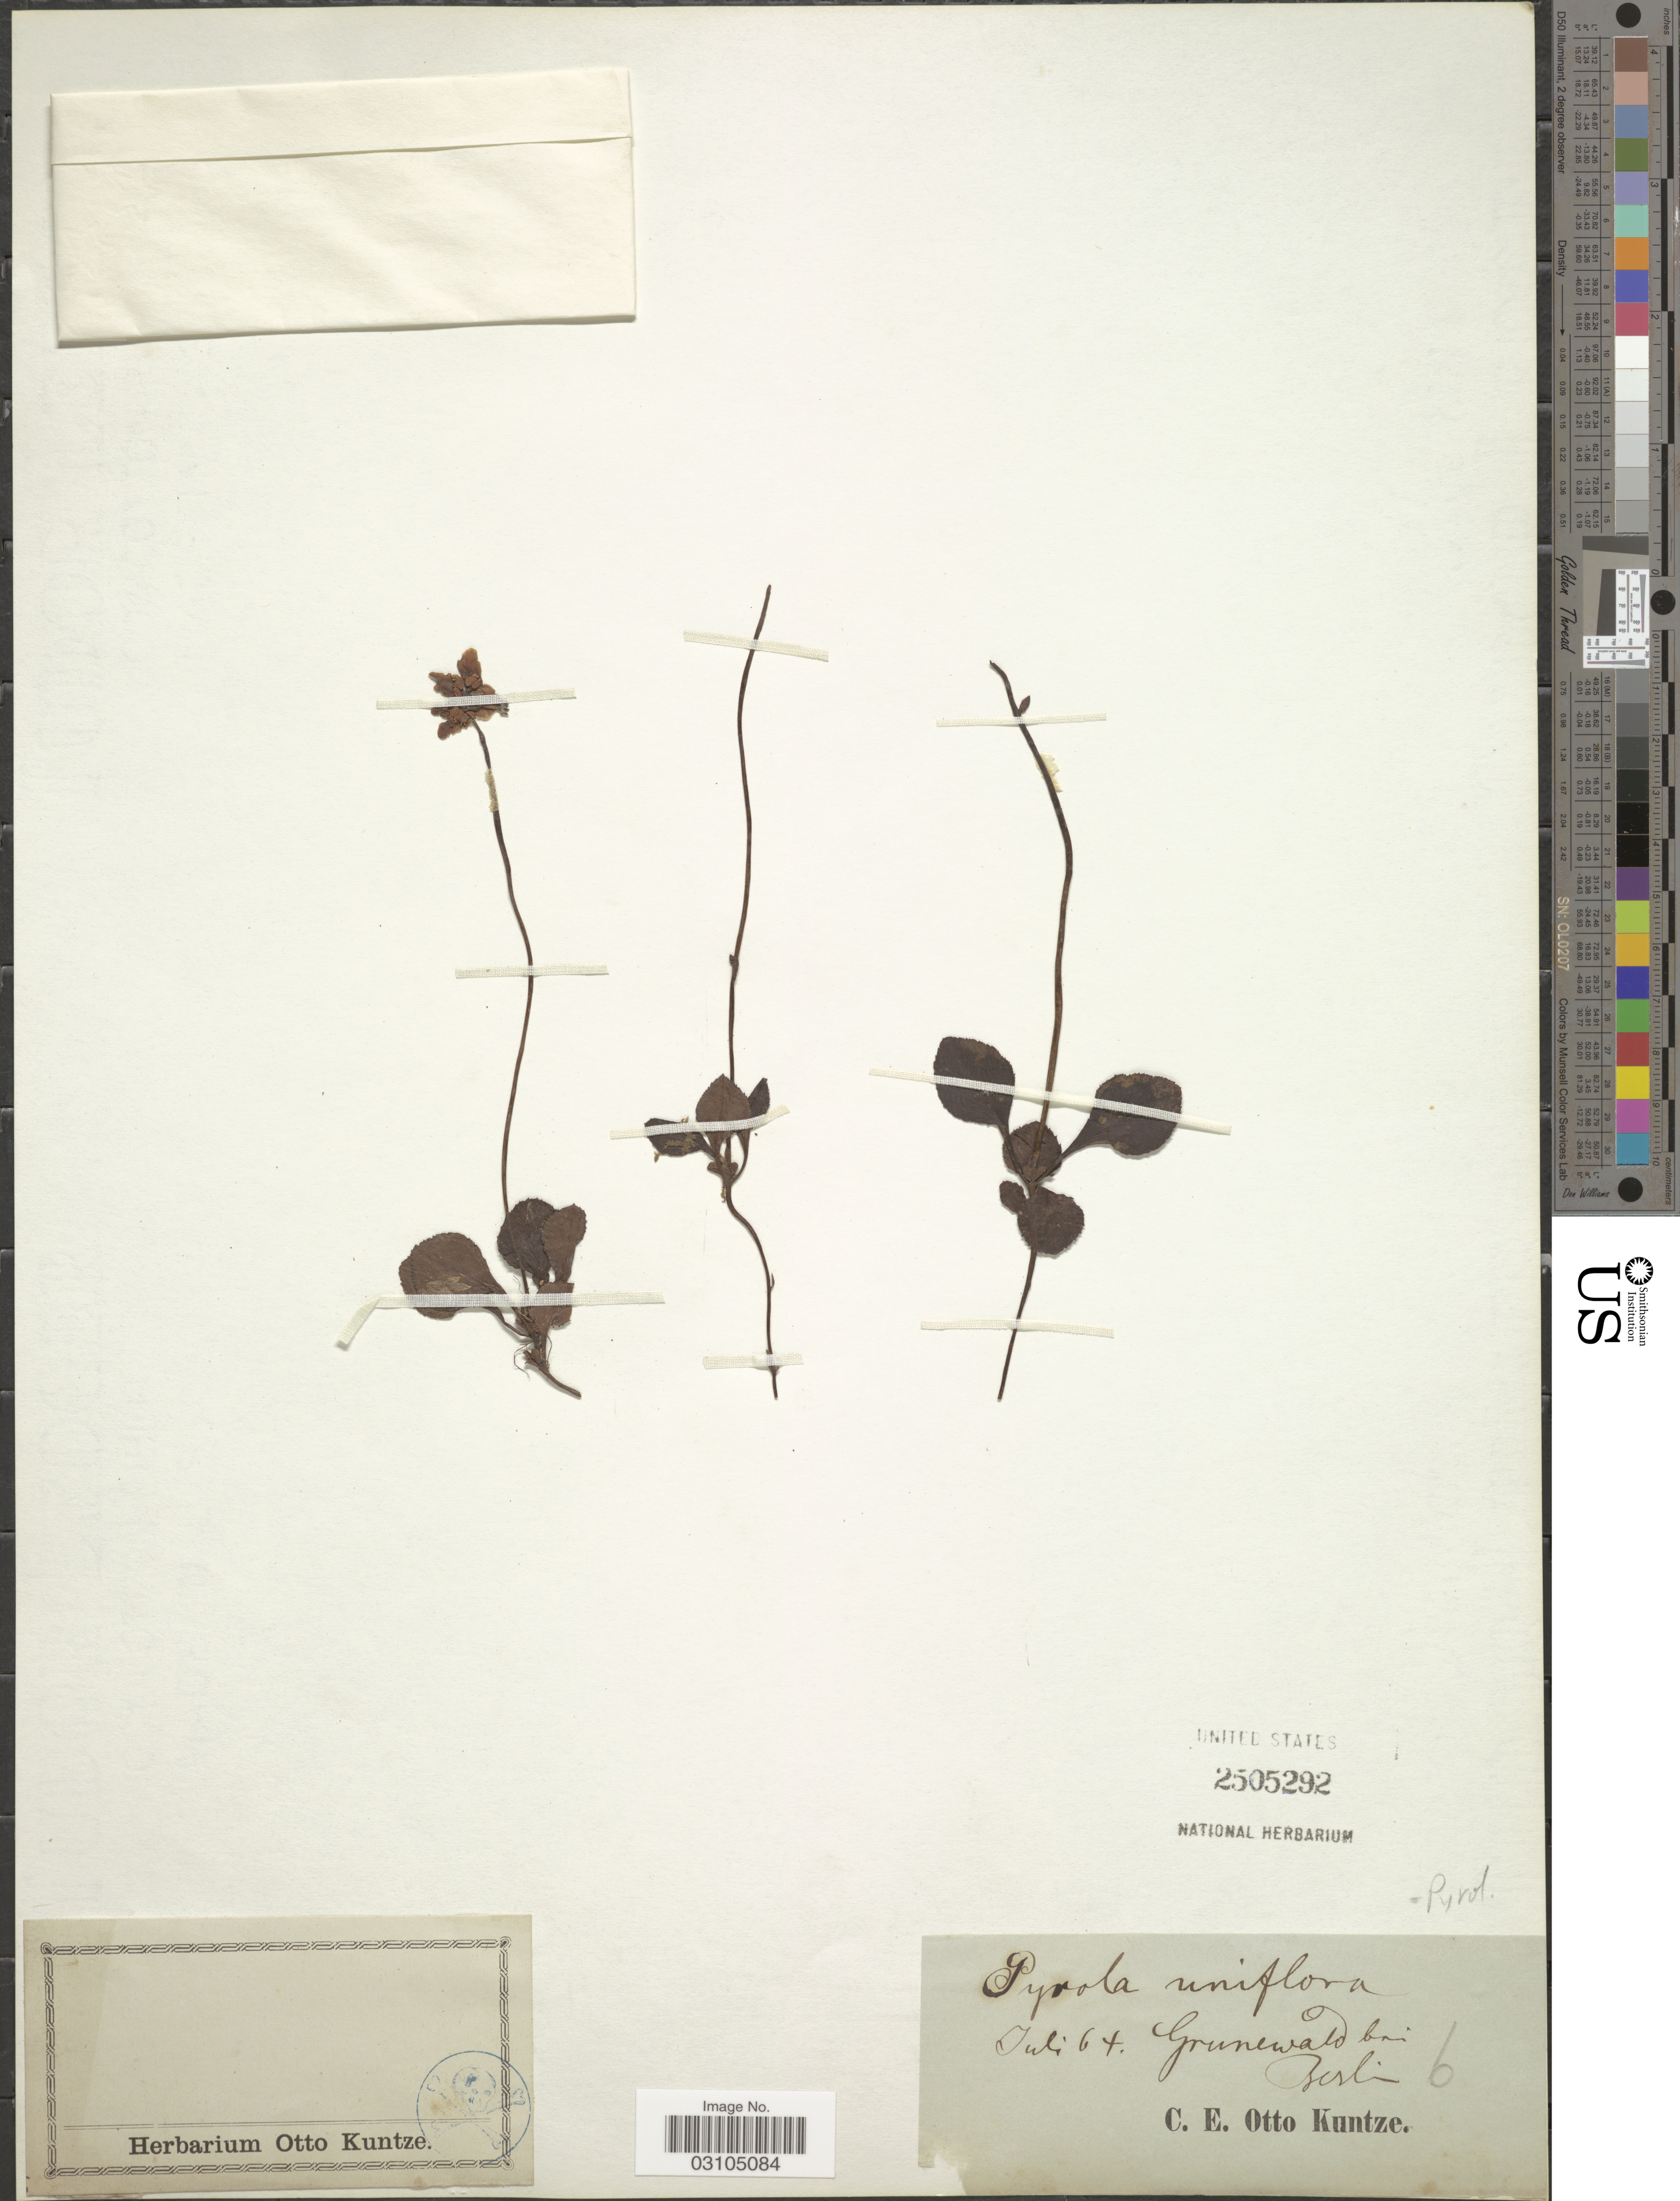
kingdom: Plantae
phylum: Tracheophyta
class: Magnoliopsida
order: Ericales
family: Ericaceae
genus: Moneses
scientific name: Moneses uniflora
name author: (L.) A. Gray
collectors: C.E.O. Kuntze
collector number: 6?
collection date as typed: Transcribed d/m/y: /7/64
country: Germany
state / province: Berlin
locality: Grunewald bei Berlin.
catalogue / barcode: US 2505292